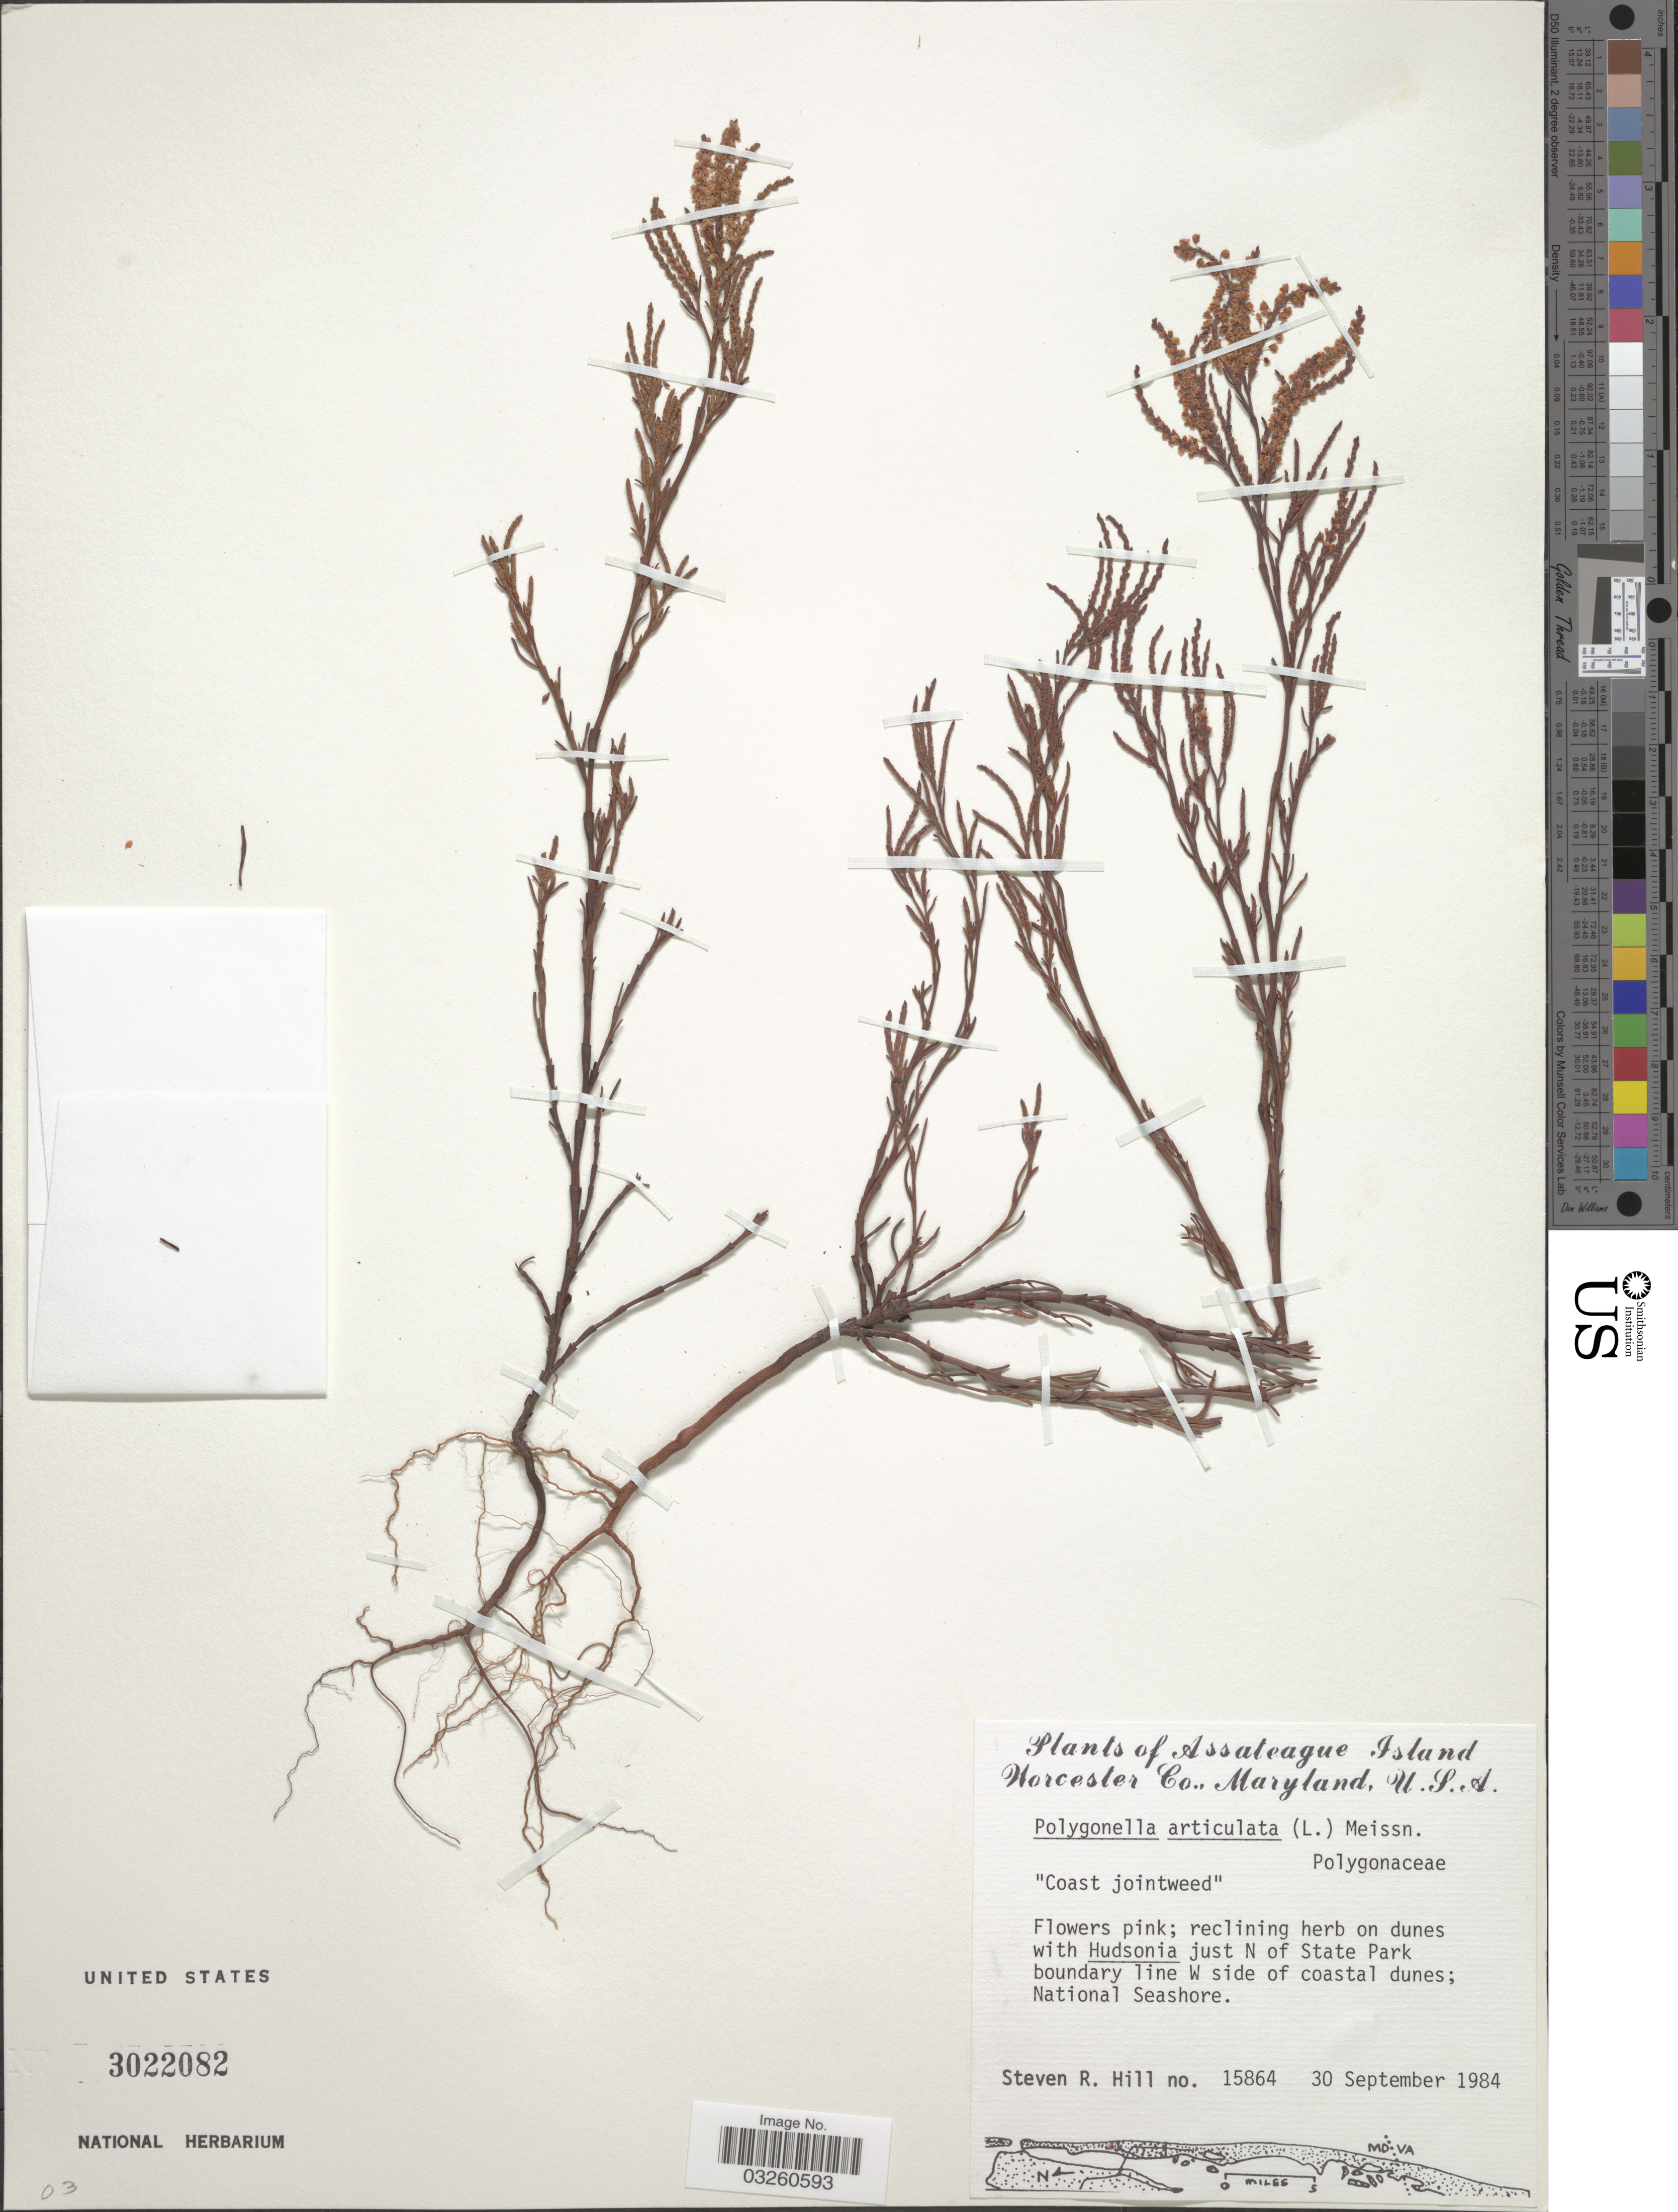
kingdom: Plantae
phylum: Tracheophyta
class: Magnoliopsida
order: Caryophyllales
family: Polygonaceae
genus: Polygonella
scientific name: Polygonella articulata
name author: (L.) Meisn.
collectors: S. R. Hill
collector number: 15864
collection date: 1984-09-30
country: United States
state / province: Maryland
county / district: Worcester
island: Assateague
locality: Just N of State Park boundary line W side of coastal dunes, Assateague Island National Seashore.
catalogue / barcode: US 3022082